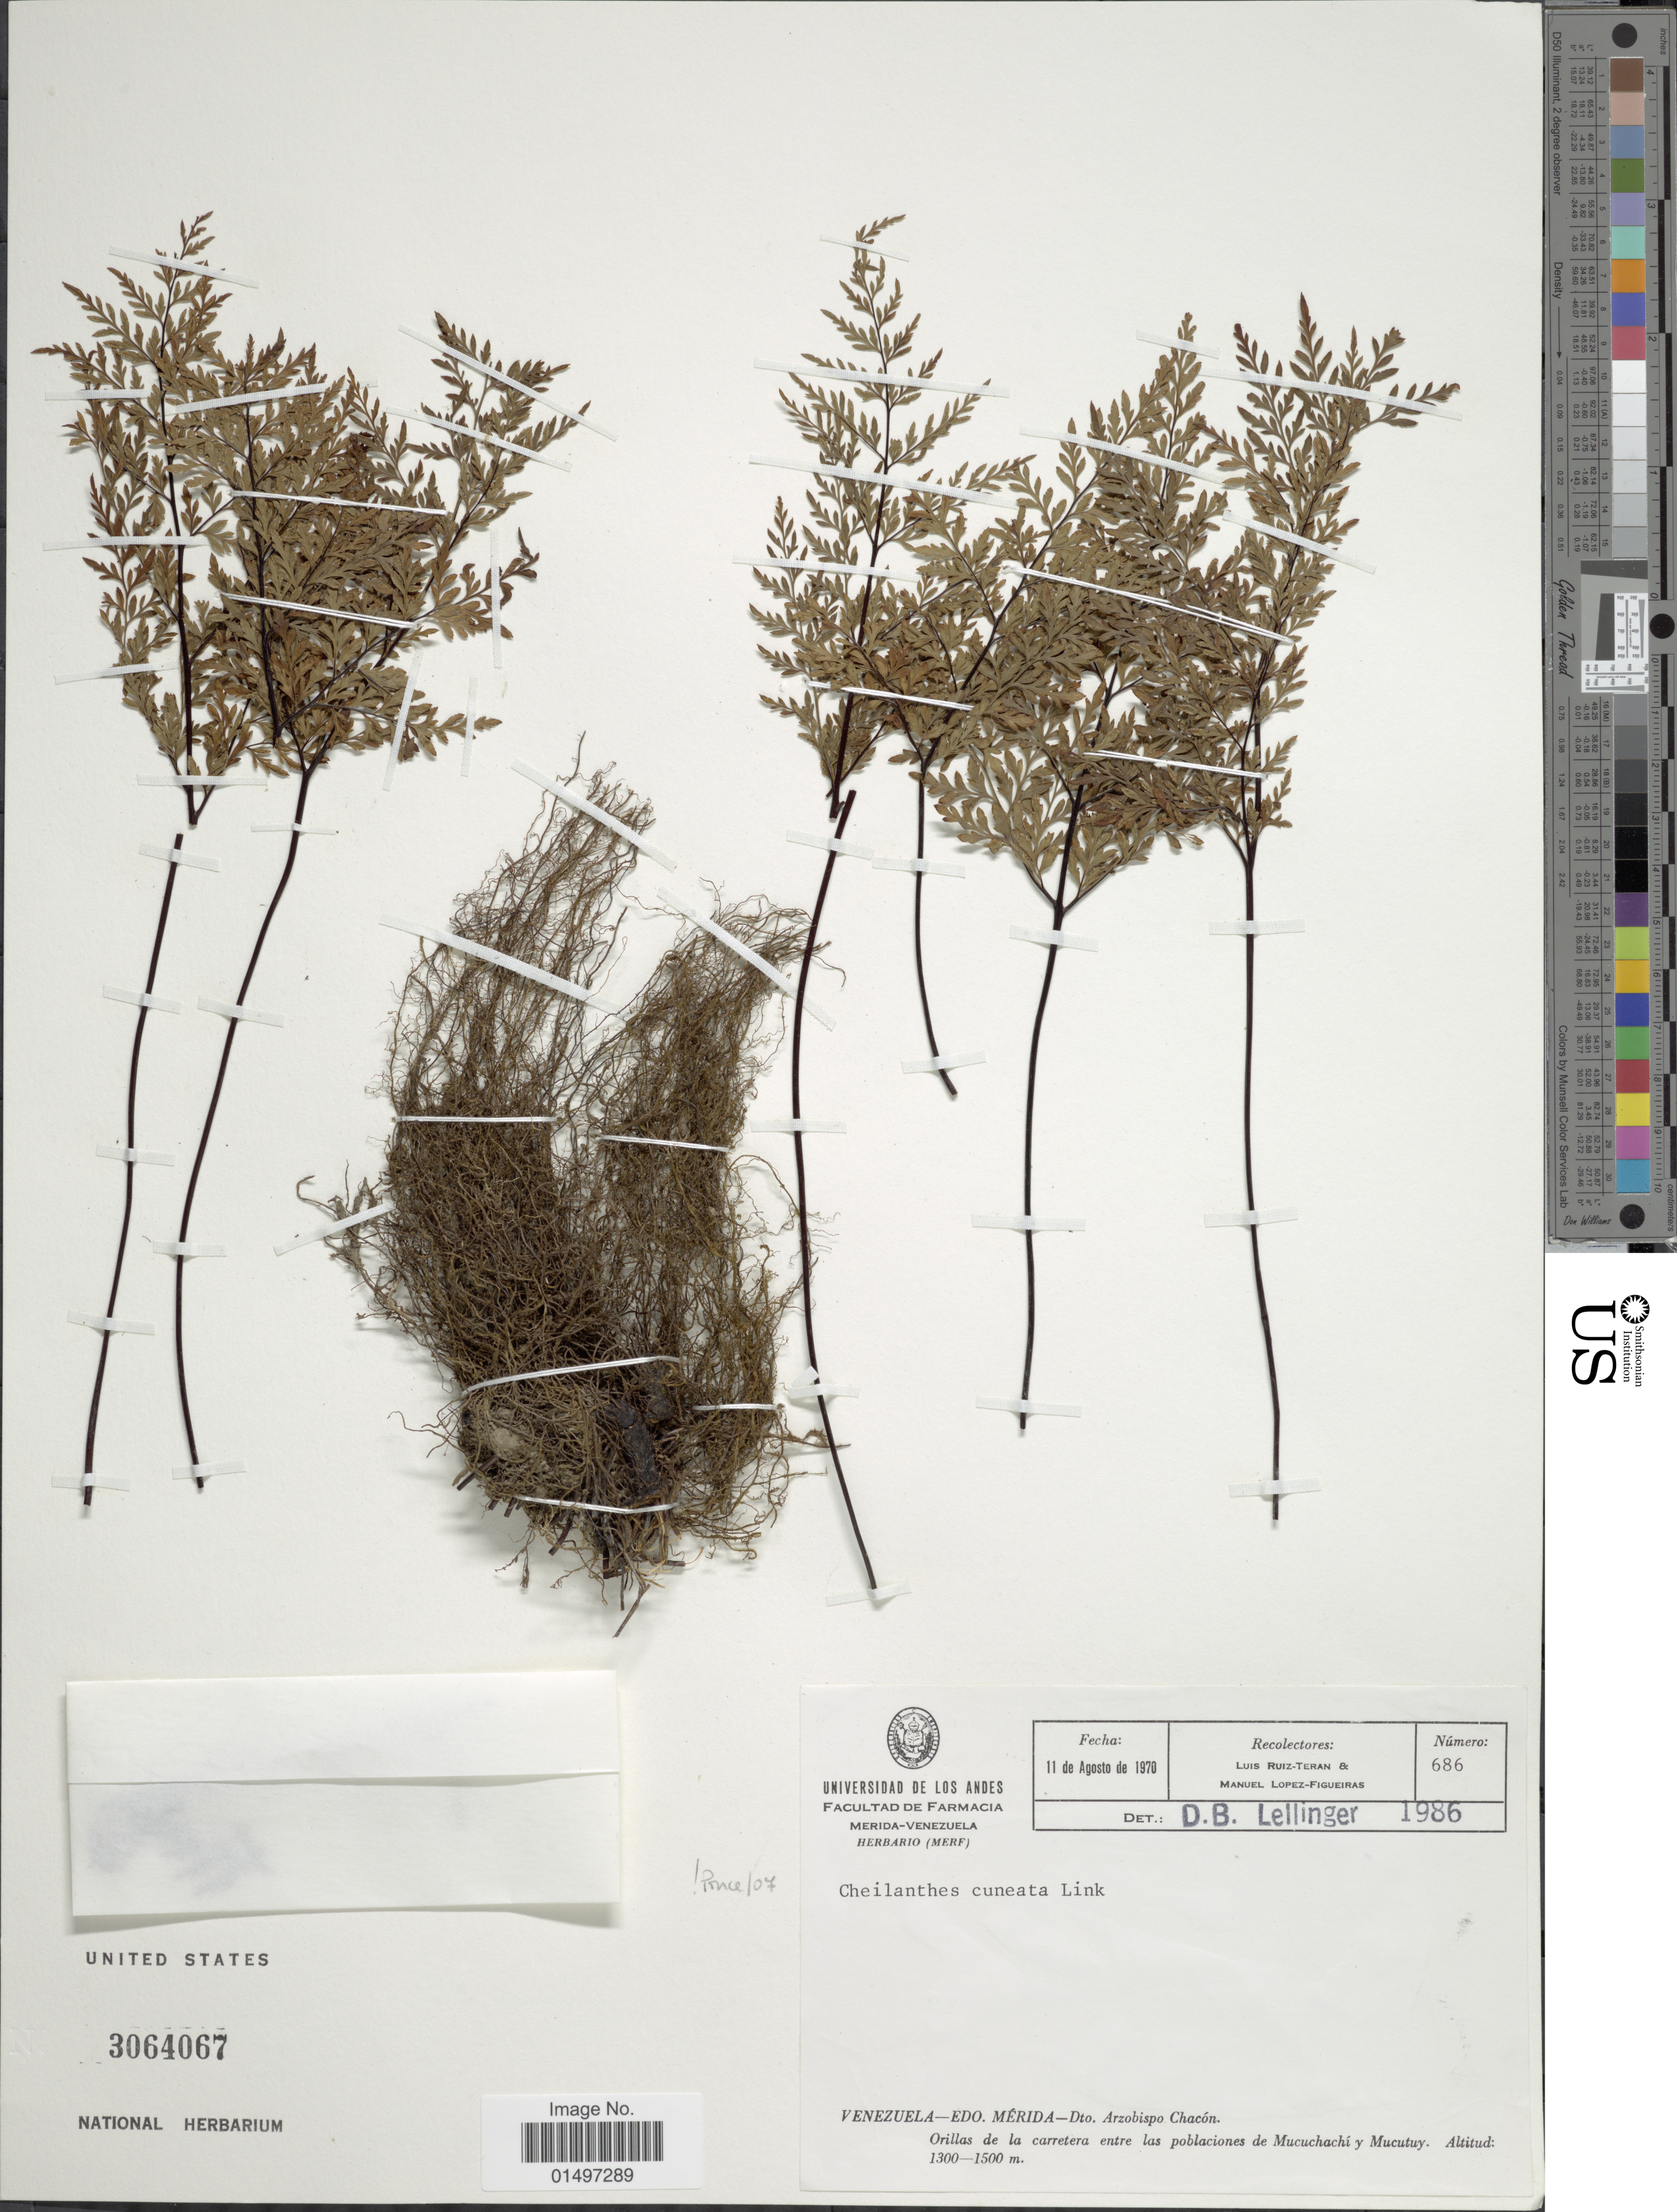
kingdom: Plantae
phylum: Tracheophyta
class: Polypodiopsida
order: Polypodiales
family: Pteridaceae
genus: Gaga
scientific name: Gaga chaerophylla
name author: (Mart. & Ikonn.-Gal.) Fay W. Li & Windham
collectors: L. E. Ruíz-Terán & M. Lopéz-F.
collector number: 686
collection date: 1970-08-11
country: Venezuela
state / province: Mérida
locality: Edo. Merida - Dto. Arzobispo Chacon. Orillas de la carretera entre las poblaciones de Mucuchachi y Macutuy.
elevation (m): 1300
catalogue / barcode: US 3064067